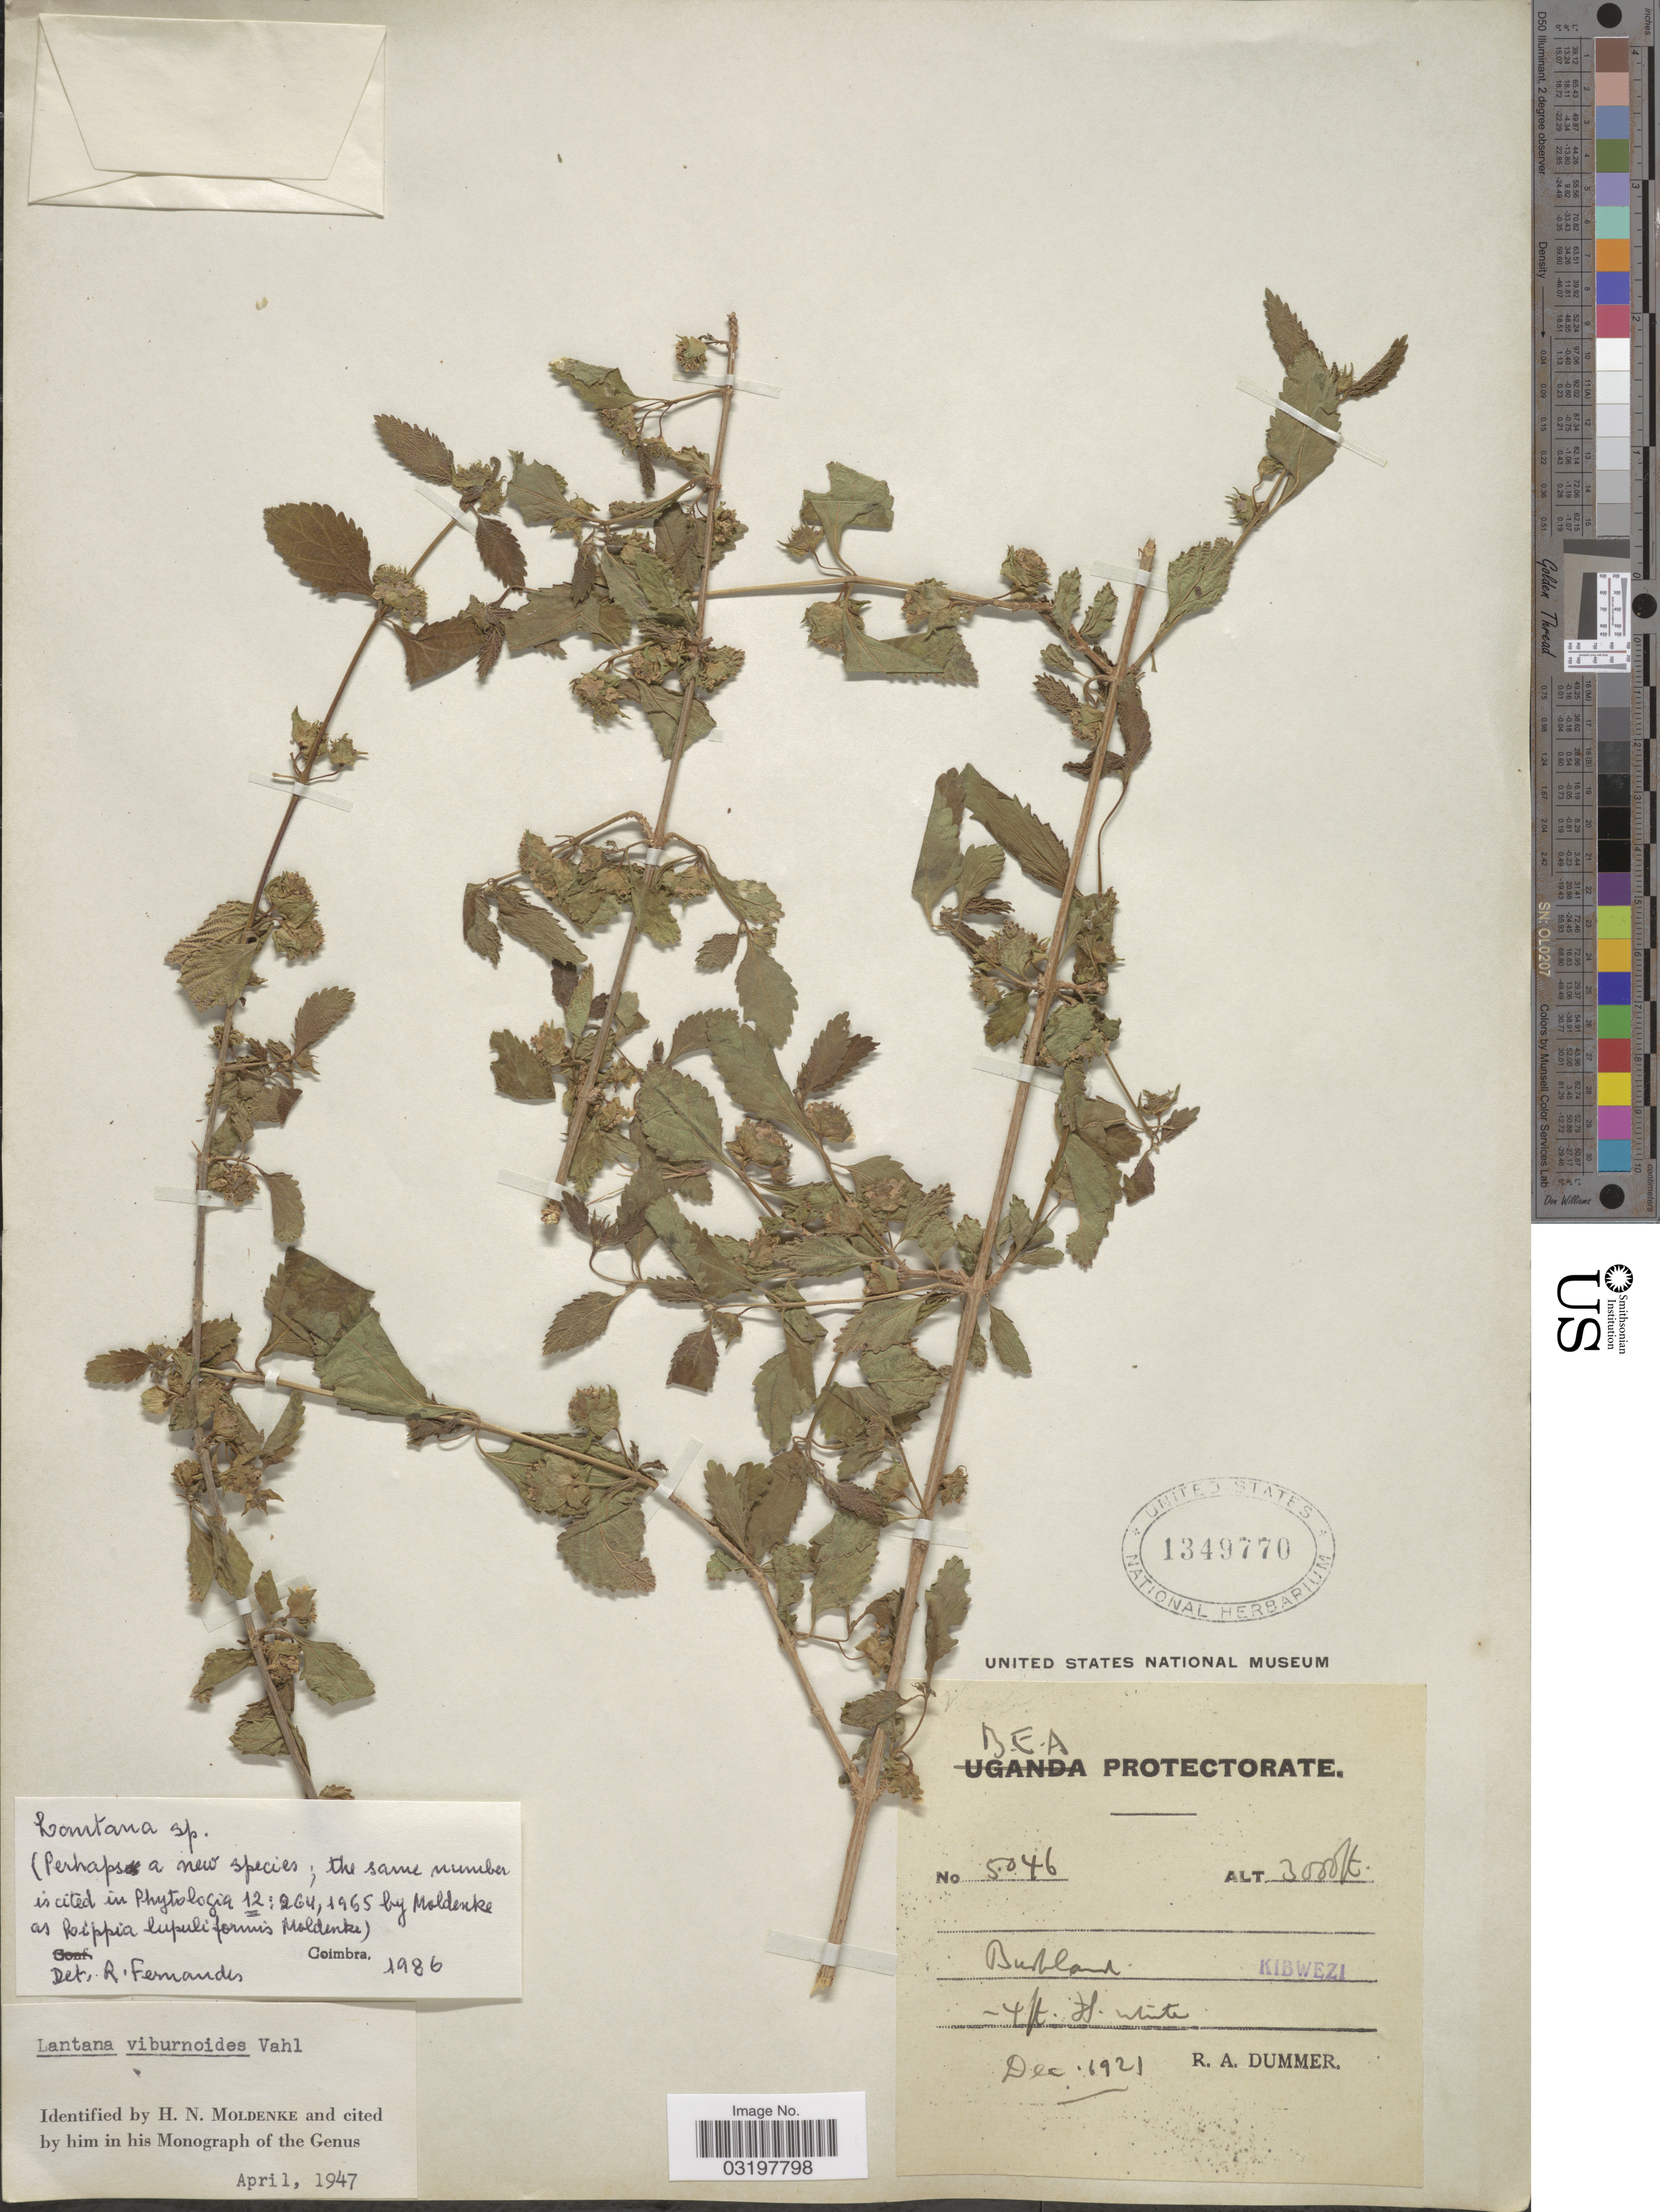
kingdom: Plantae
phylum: Tracheophyta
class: Magnoliopsida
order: Lamiales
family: Verbenaceae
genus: Lantana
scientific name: Lantana sp.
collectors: R. Dümmer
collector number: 5046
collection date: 1921-12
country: Kenya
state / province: Makueni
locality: B.E.A. Protectorate. Bushland, Kibwezi.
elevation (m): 914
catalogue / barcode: US 1349770